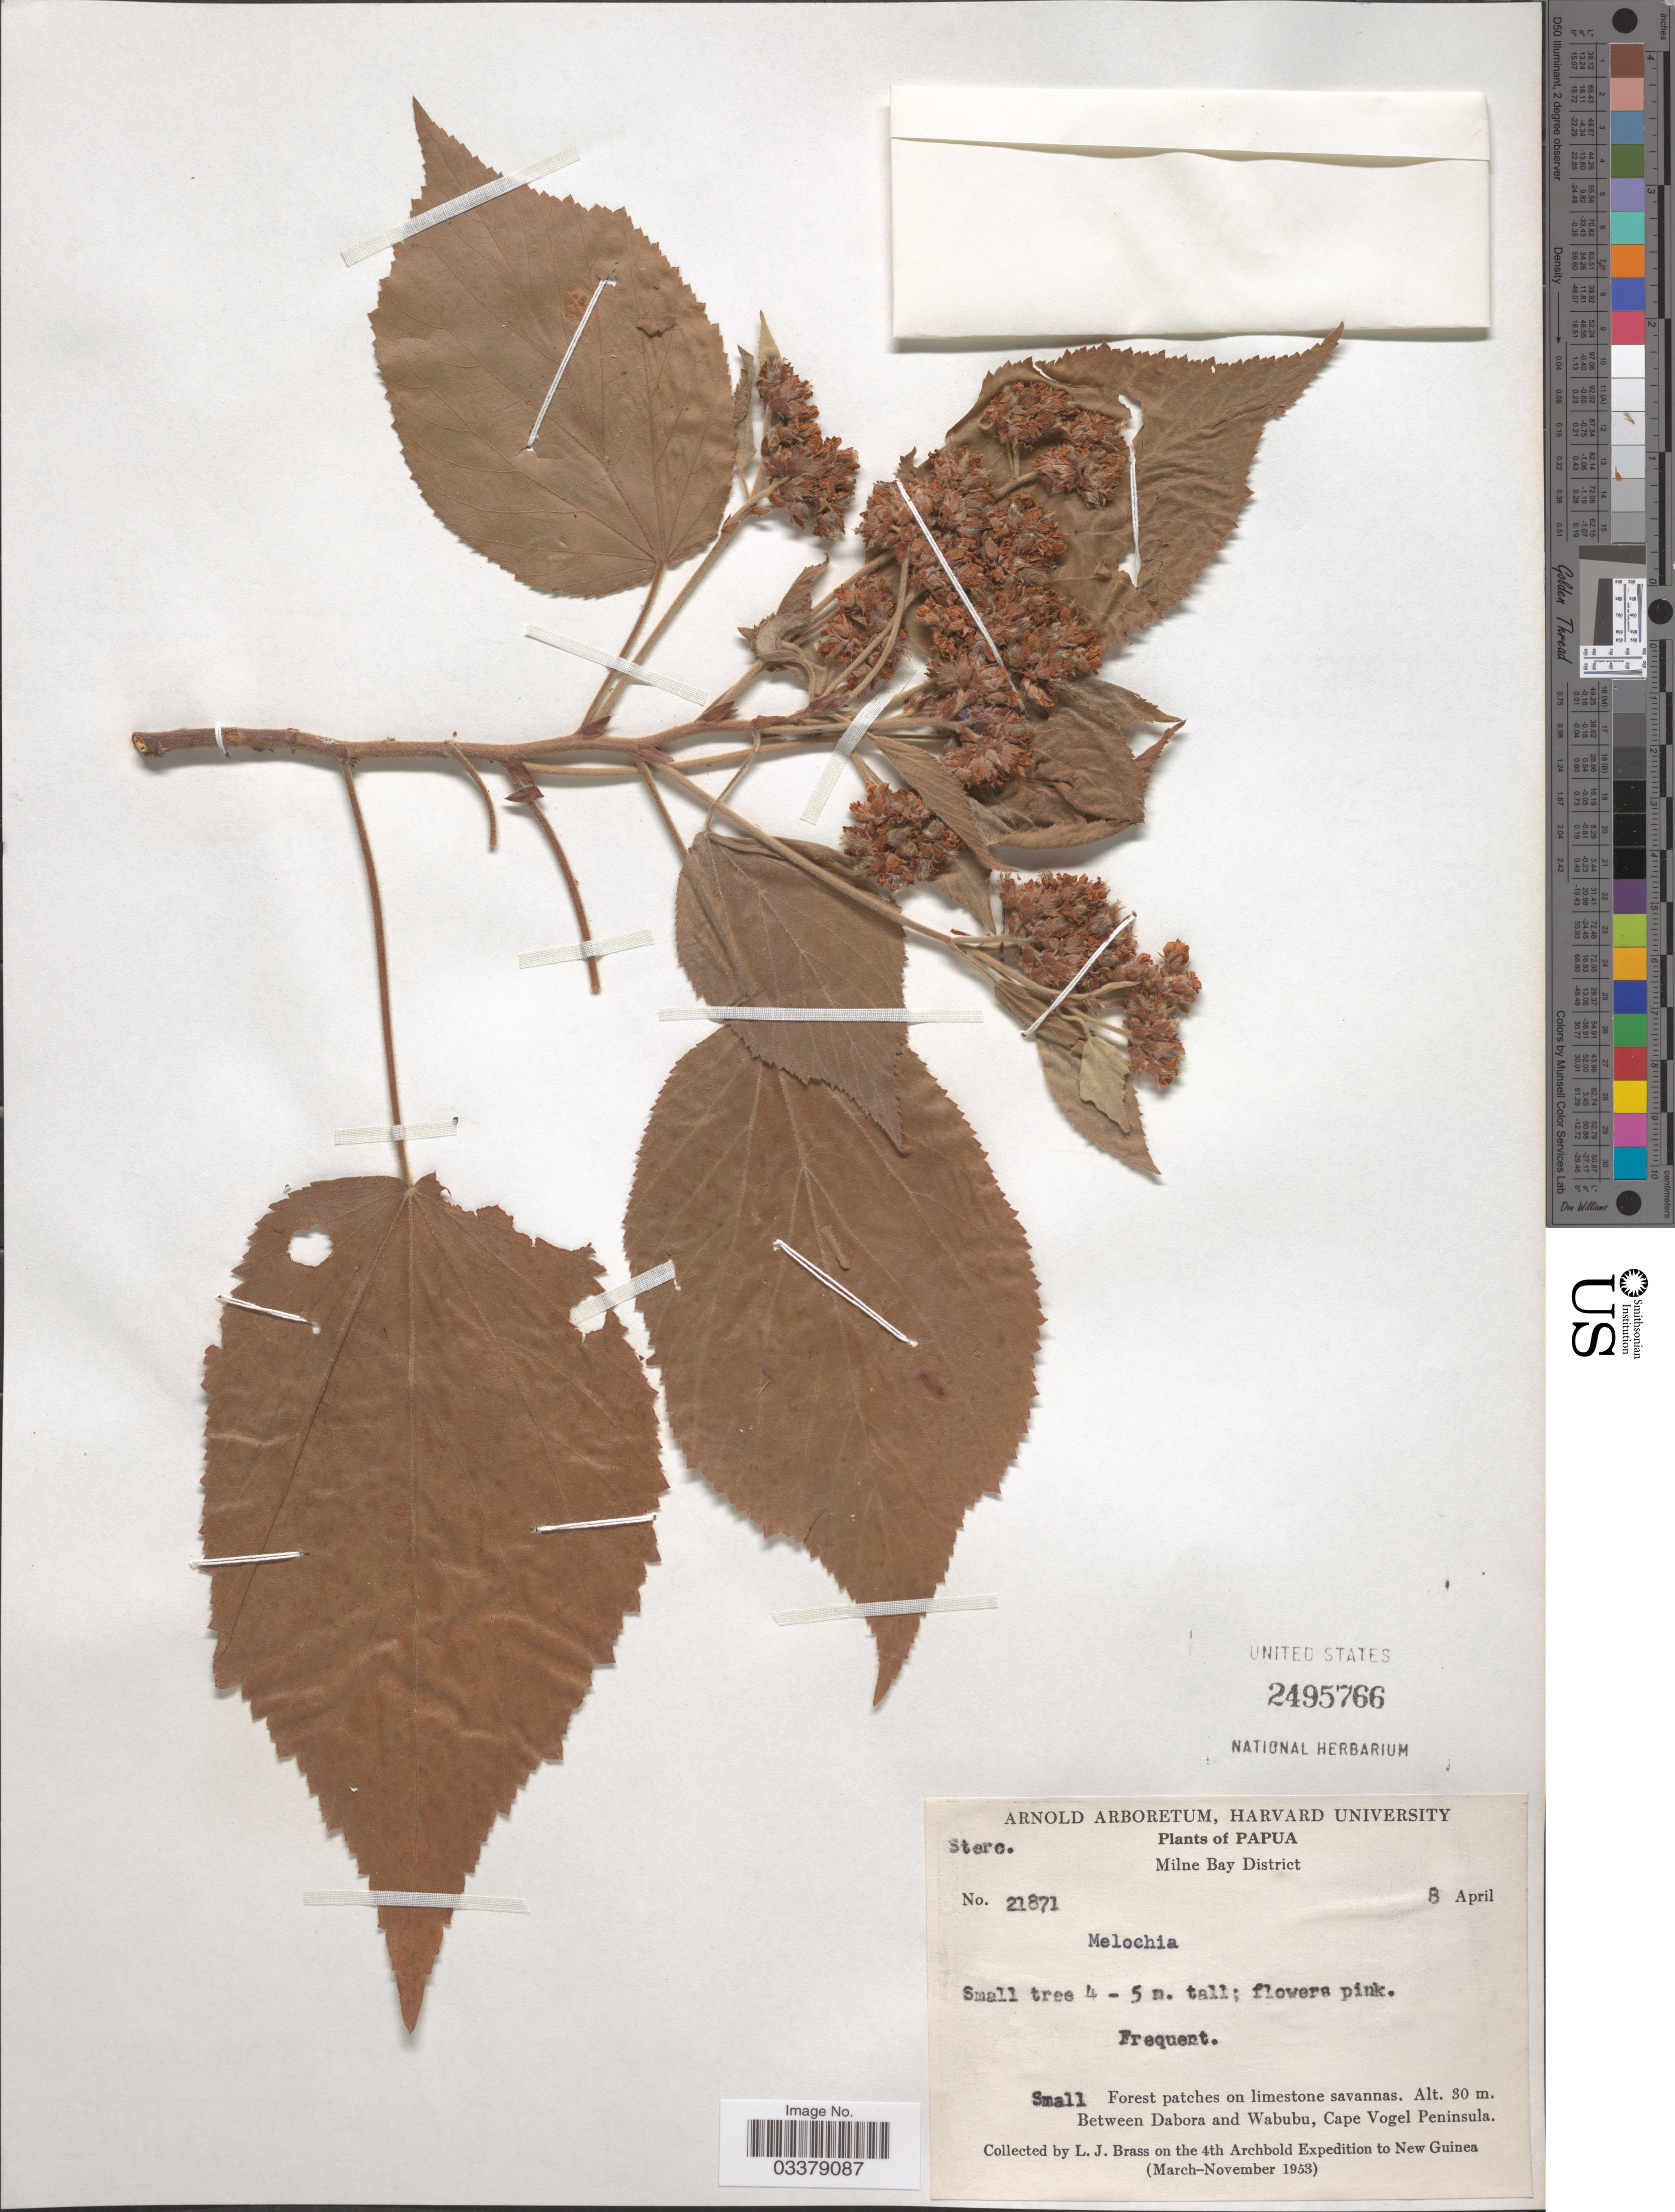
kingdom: Plantae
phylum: Tracheophyta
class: Magnoliopsida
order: Malvales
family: Malvaceae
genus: Melochia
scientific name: Melochia sp.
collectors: L. J. Brass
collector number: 21871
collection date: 1953-04-08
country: Papua New Guinea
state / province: Milne Bay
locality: Papua. Milne Bay District. Between Dabora and Wabubu, Cape Vogel Peninsula. New Guinea.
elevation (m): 30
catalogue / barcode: US 2495766